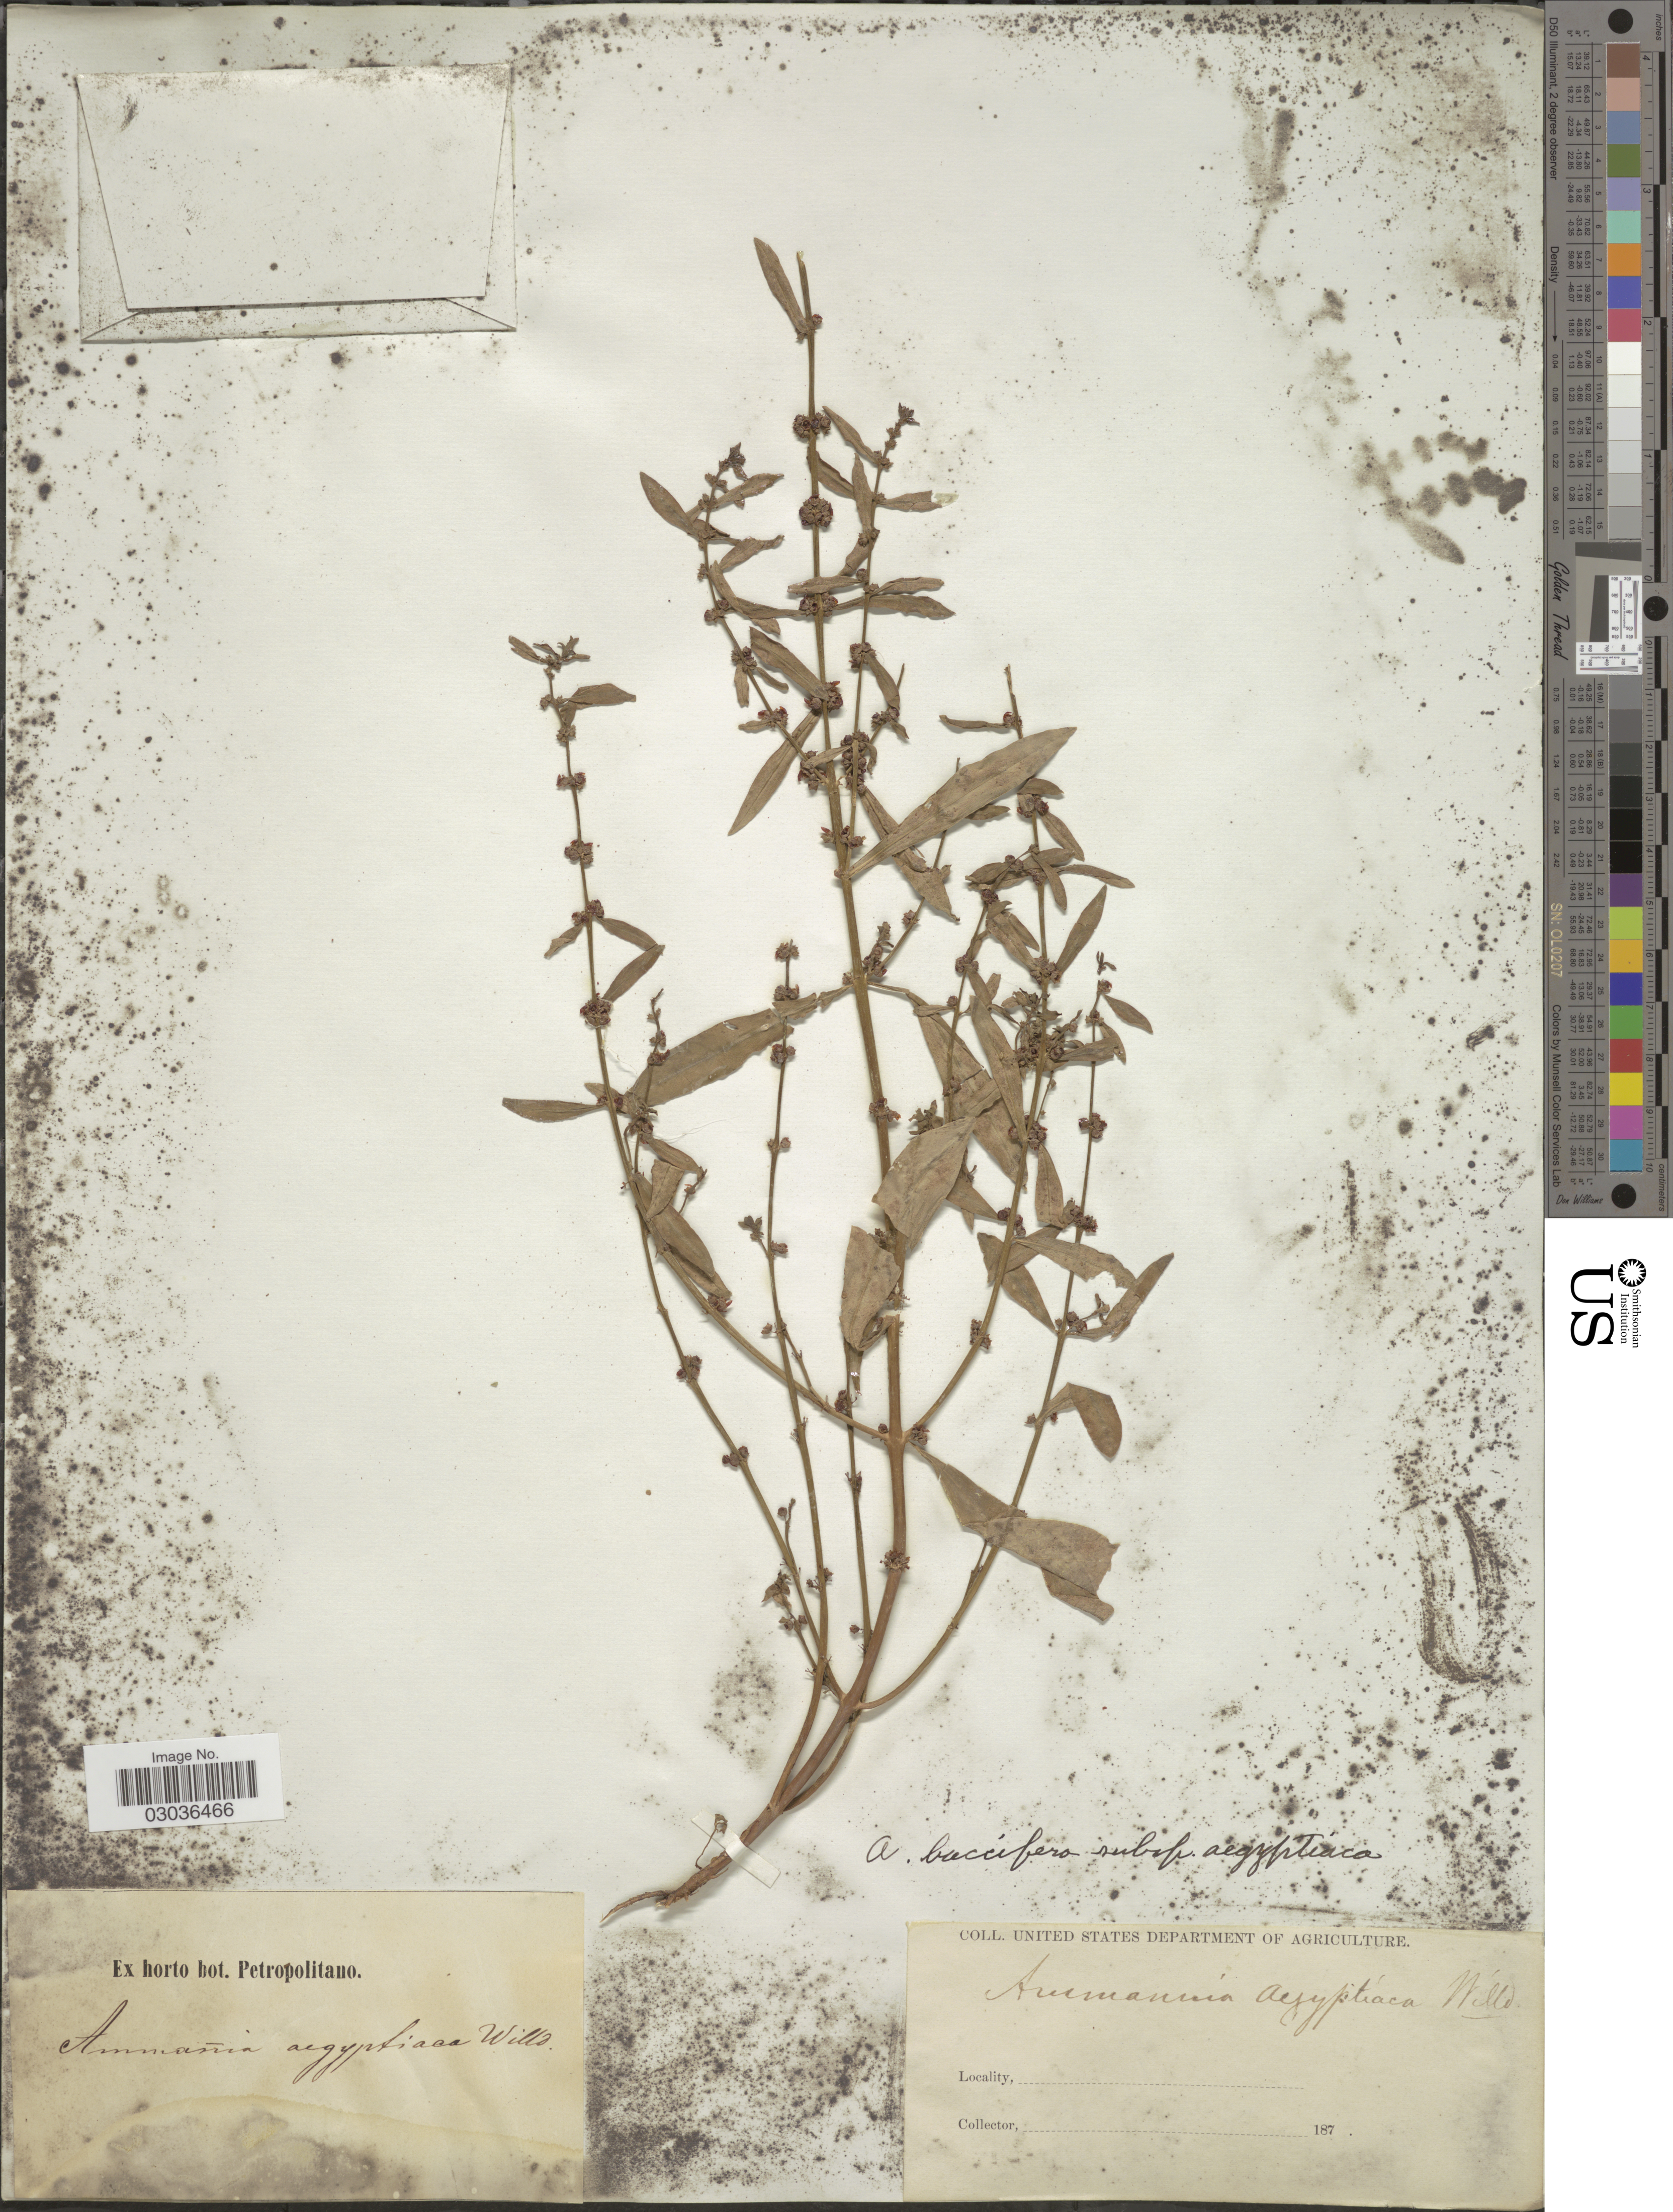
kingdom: Plantae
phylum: Tracheophyta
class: Magnoliopsida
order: Myrtales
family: Lythraceae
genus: Ammannia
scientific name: Ammannia baccifera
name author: L.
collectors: ex herb. U. S. Department of Agriculture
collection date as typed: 187